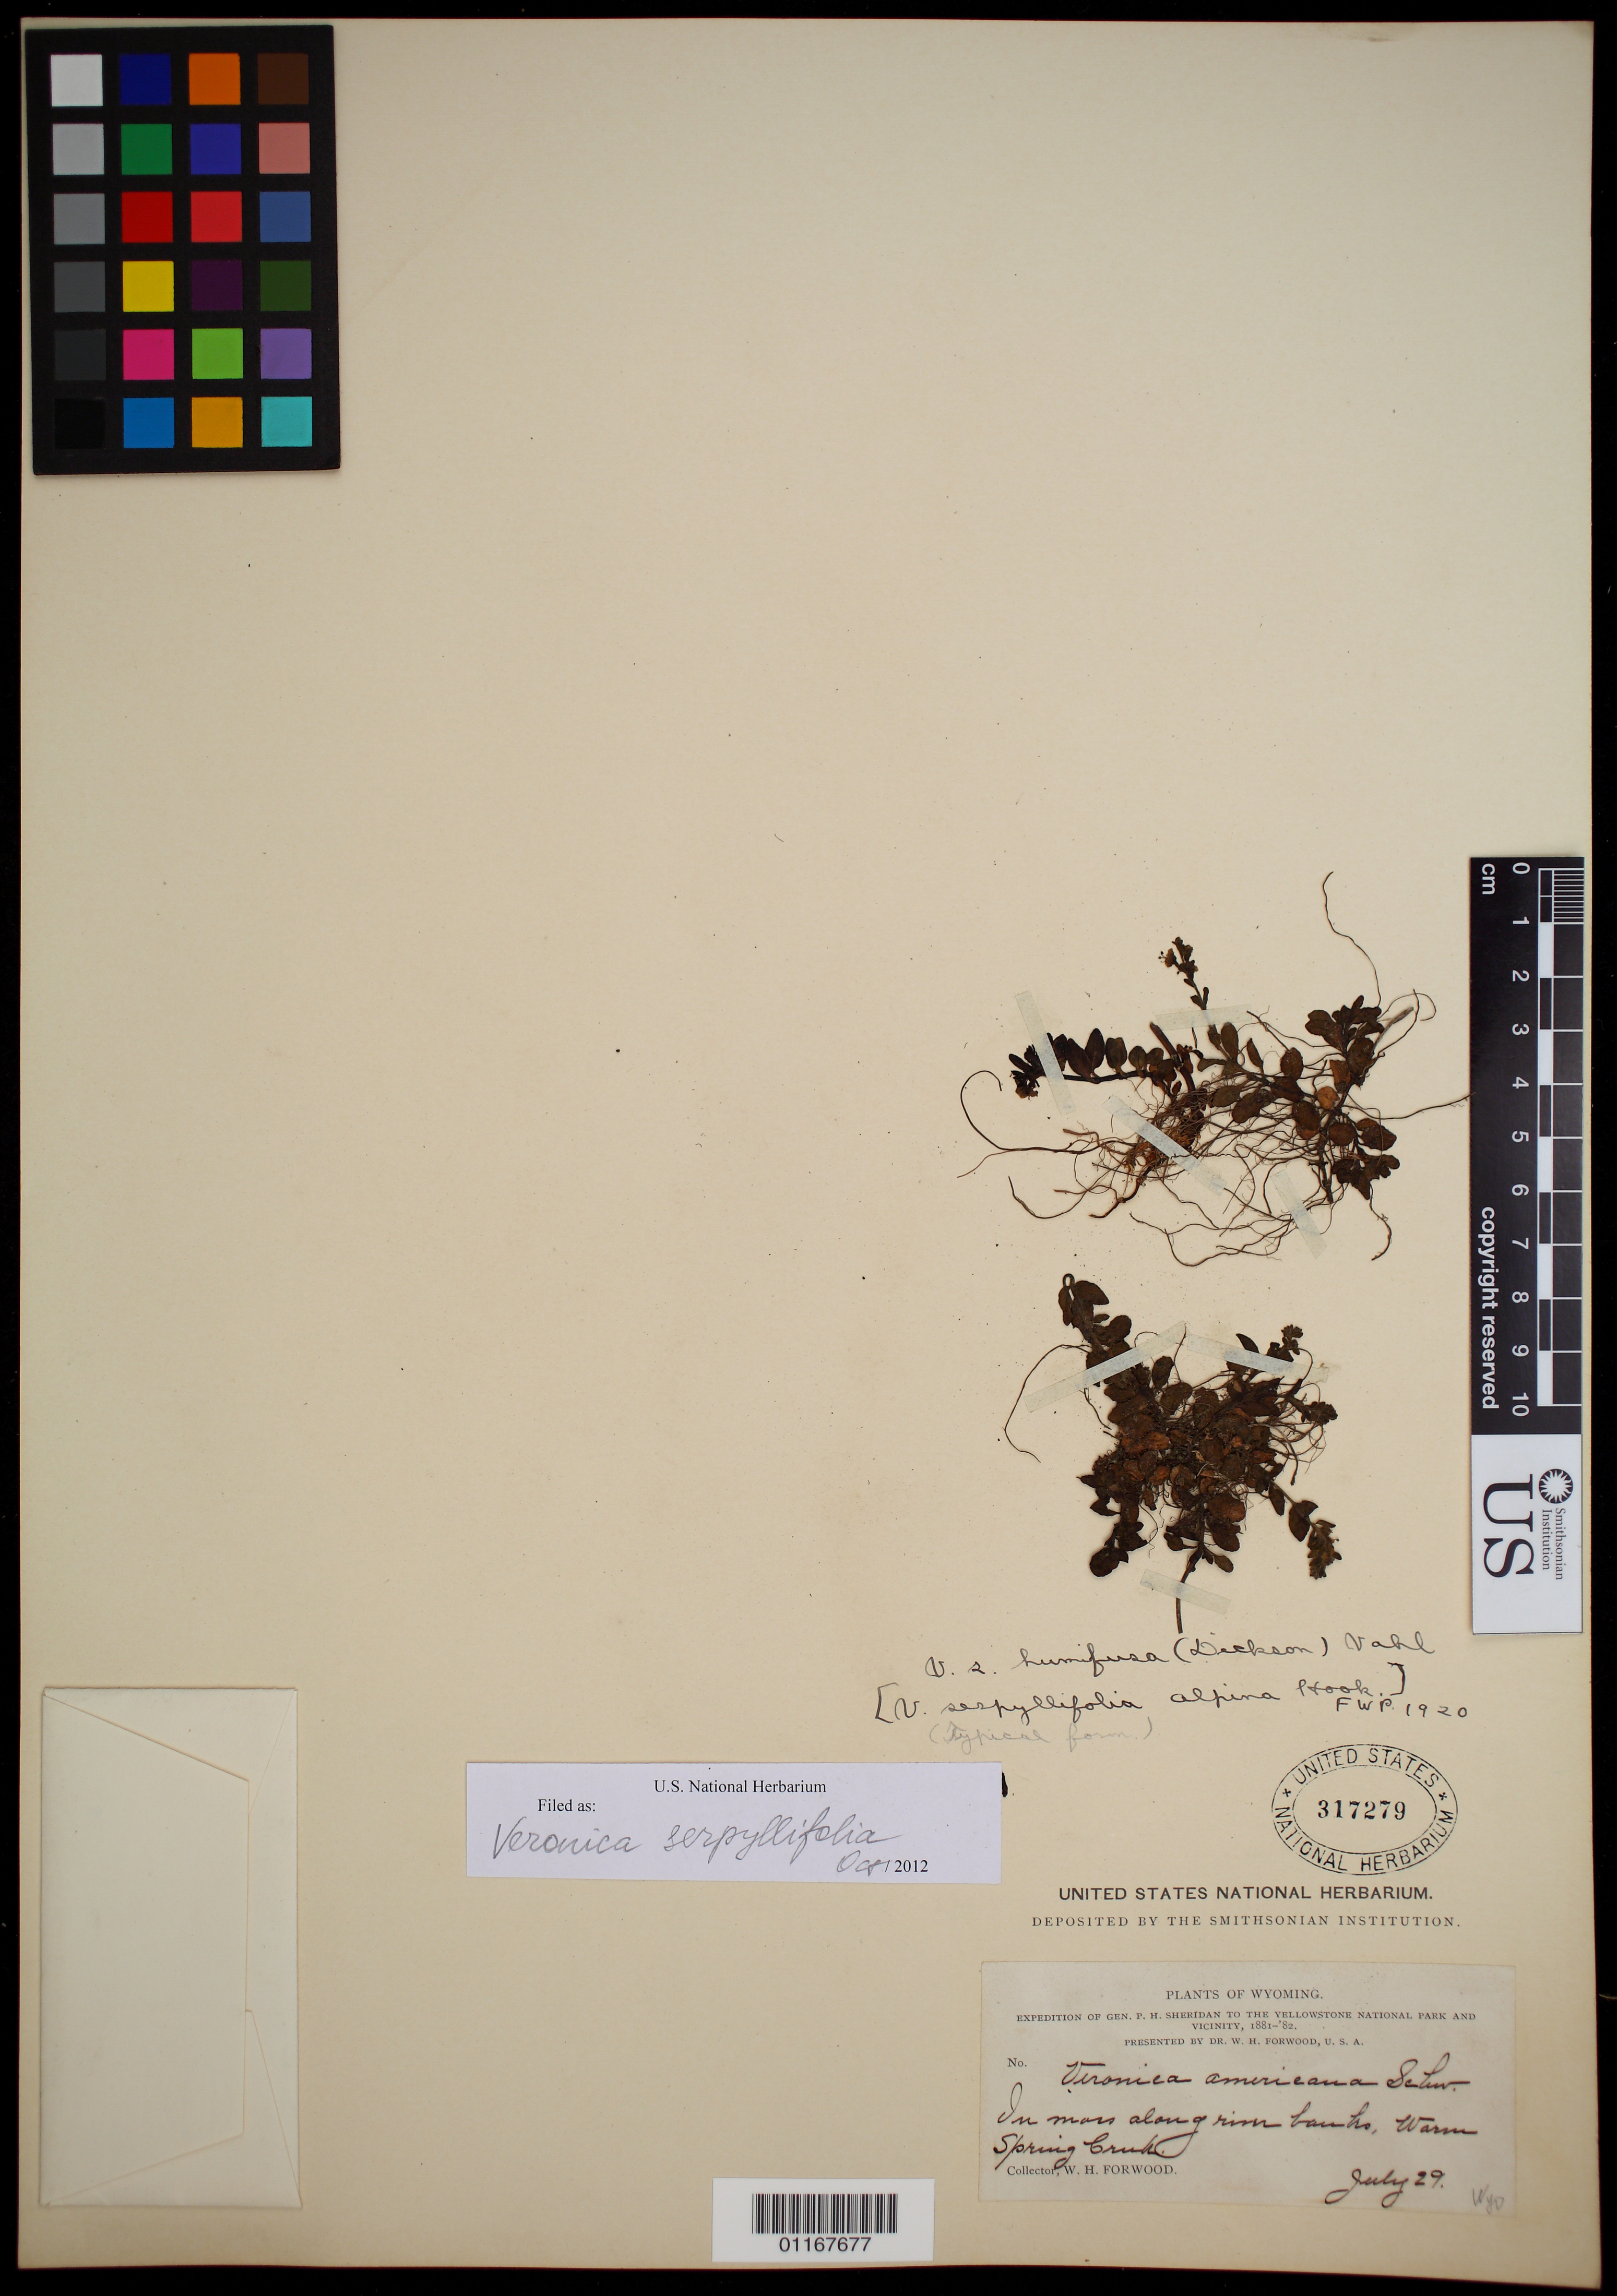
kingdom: Plantae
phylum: Tracheophyta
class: Magnoliopsida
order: Lamiales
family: Plantaginaceae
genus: Veronica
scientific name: Veronica serpyllifolia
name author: L.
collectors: W. Forwood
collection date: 1881-07-29 or 1882-07-29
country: United States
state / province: Wyoming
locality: Warm Spring Creek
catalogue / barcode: US 317279